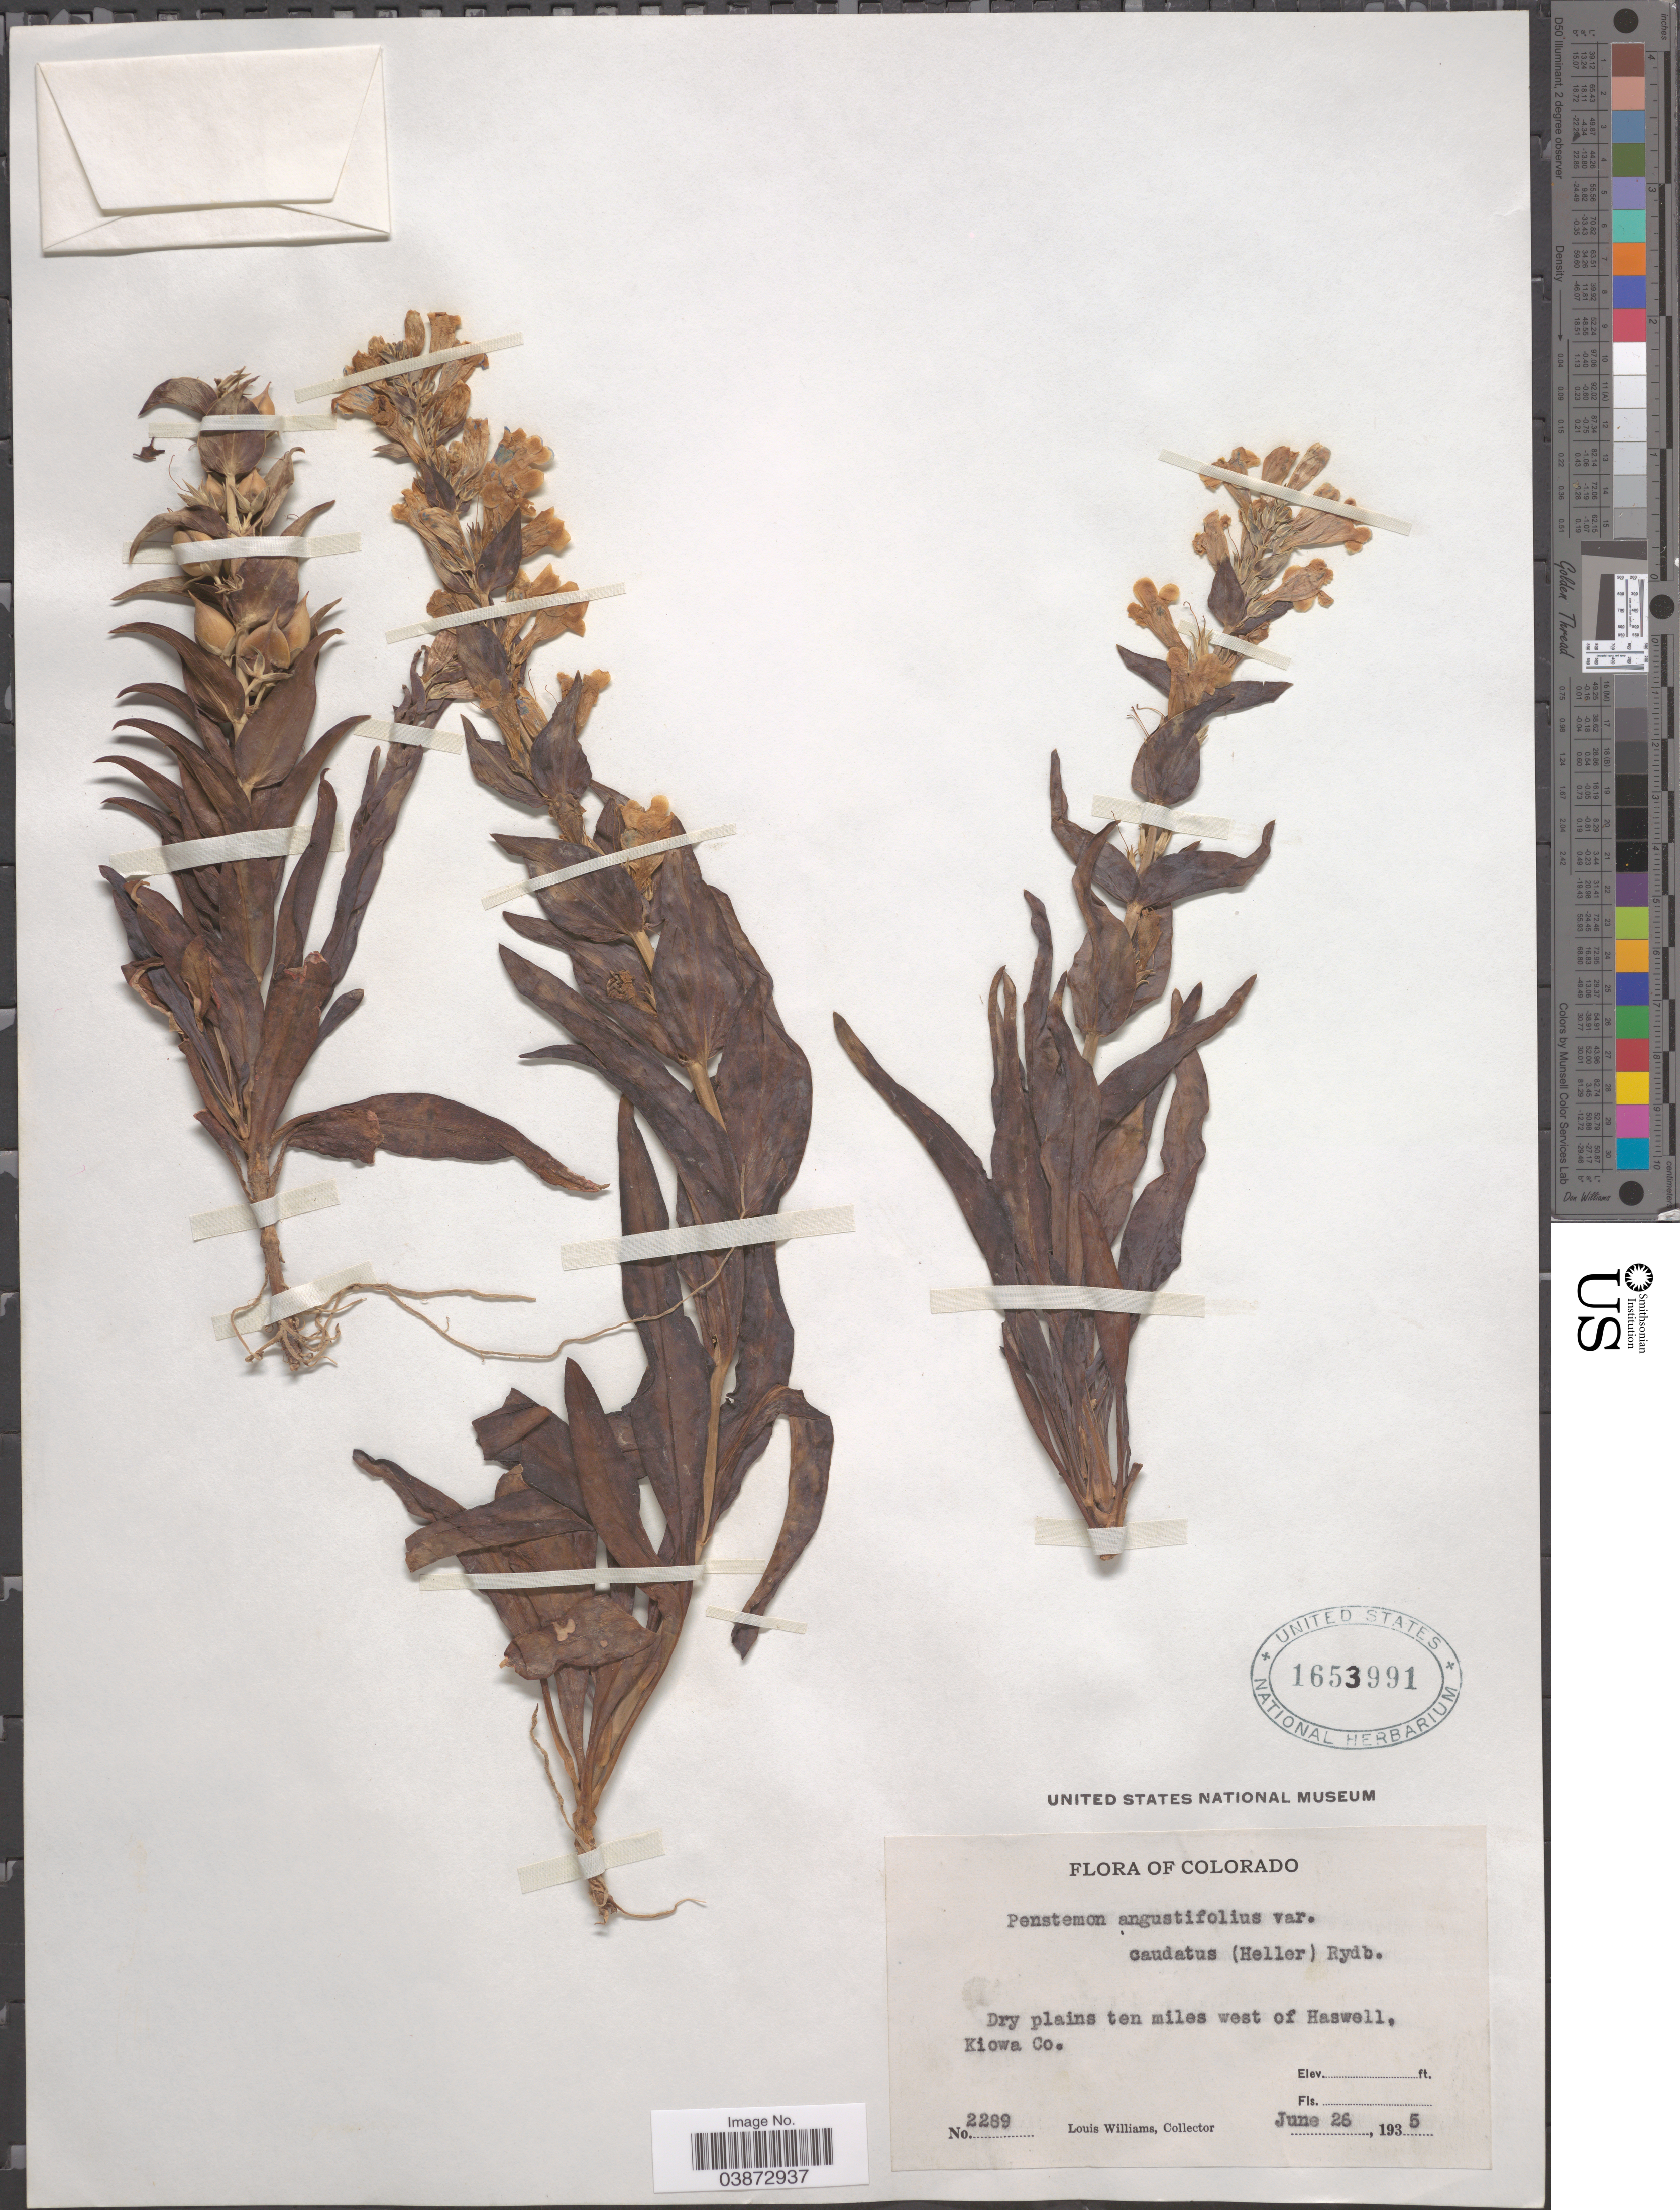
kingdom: Plantae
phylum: Tracheophyta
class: Magnoliopsida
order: Lamiales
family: Plantaginaceae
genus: Penstemon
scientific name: Penstemon angustifolius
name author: Nutt. ex Pursh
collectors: L. G. Williams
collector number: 2289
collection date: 1935-06-26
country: United States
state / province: Colorado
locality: Dry plains ten miles west of Haswell, Kiowa Co.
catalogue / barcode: US 1653991